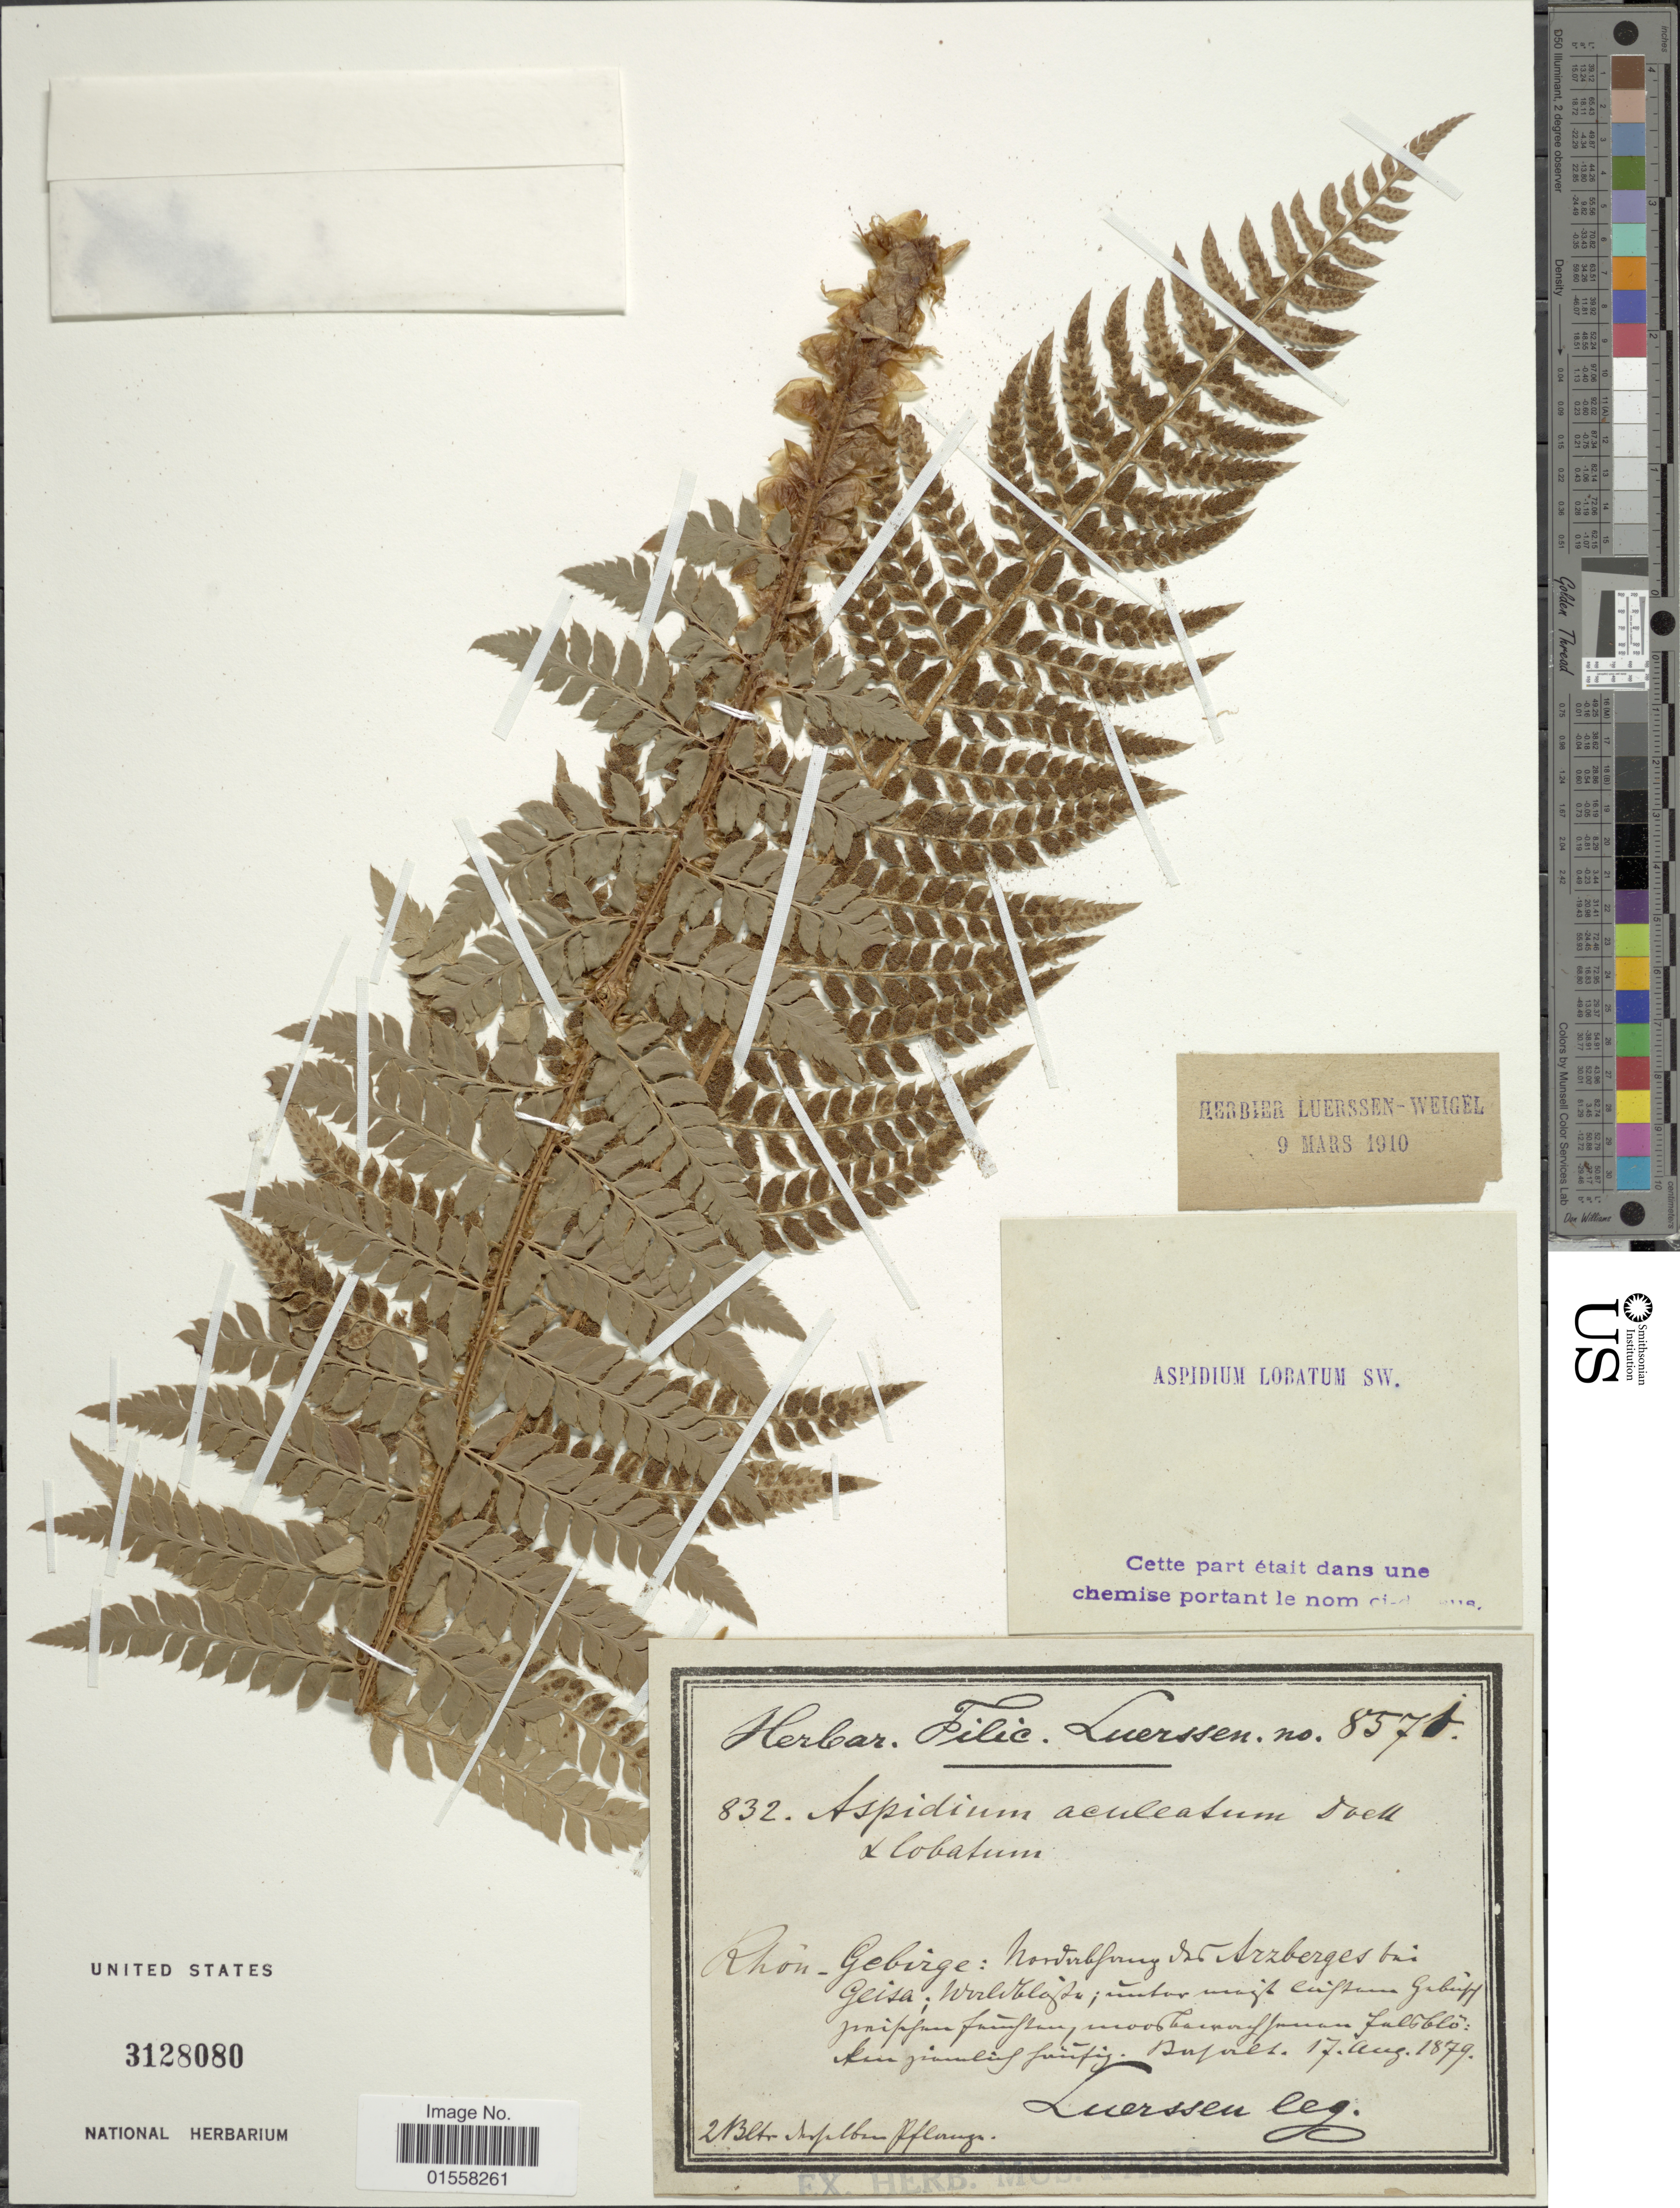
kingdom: Plantae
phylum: Tracheophyta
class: Polypodiopsida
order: Polypodiales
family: Dryopteridaceae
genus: Polystichum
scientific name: Polystichum aculeatum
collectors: Luerssen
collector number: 857b*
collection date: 1879-08-17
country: Germany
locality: Rhon-Gebirge: [illegible text]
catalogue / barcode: US 3128080